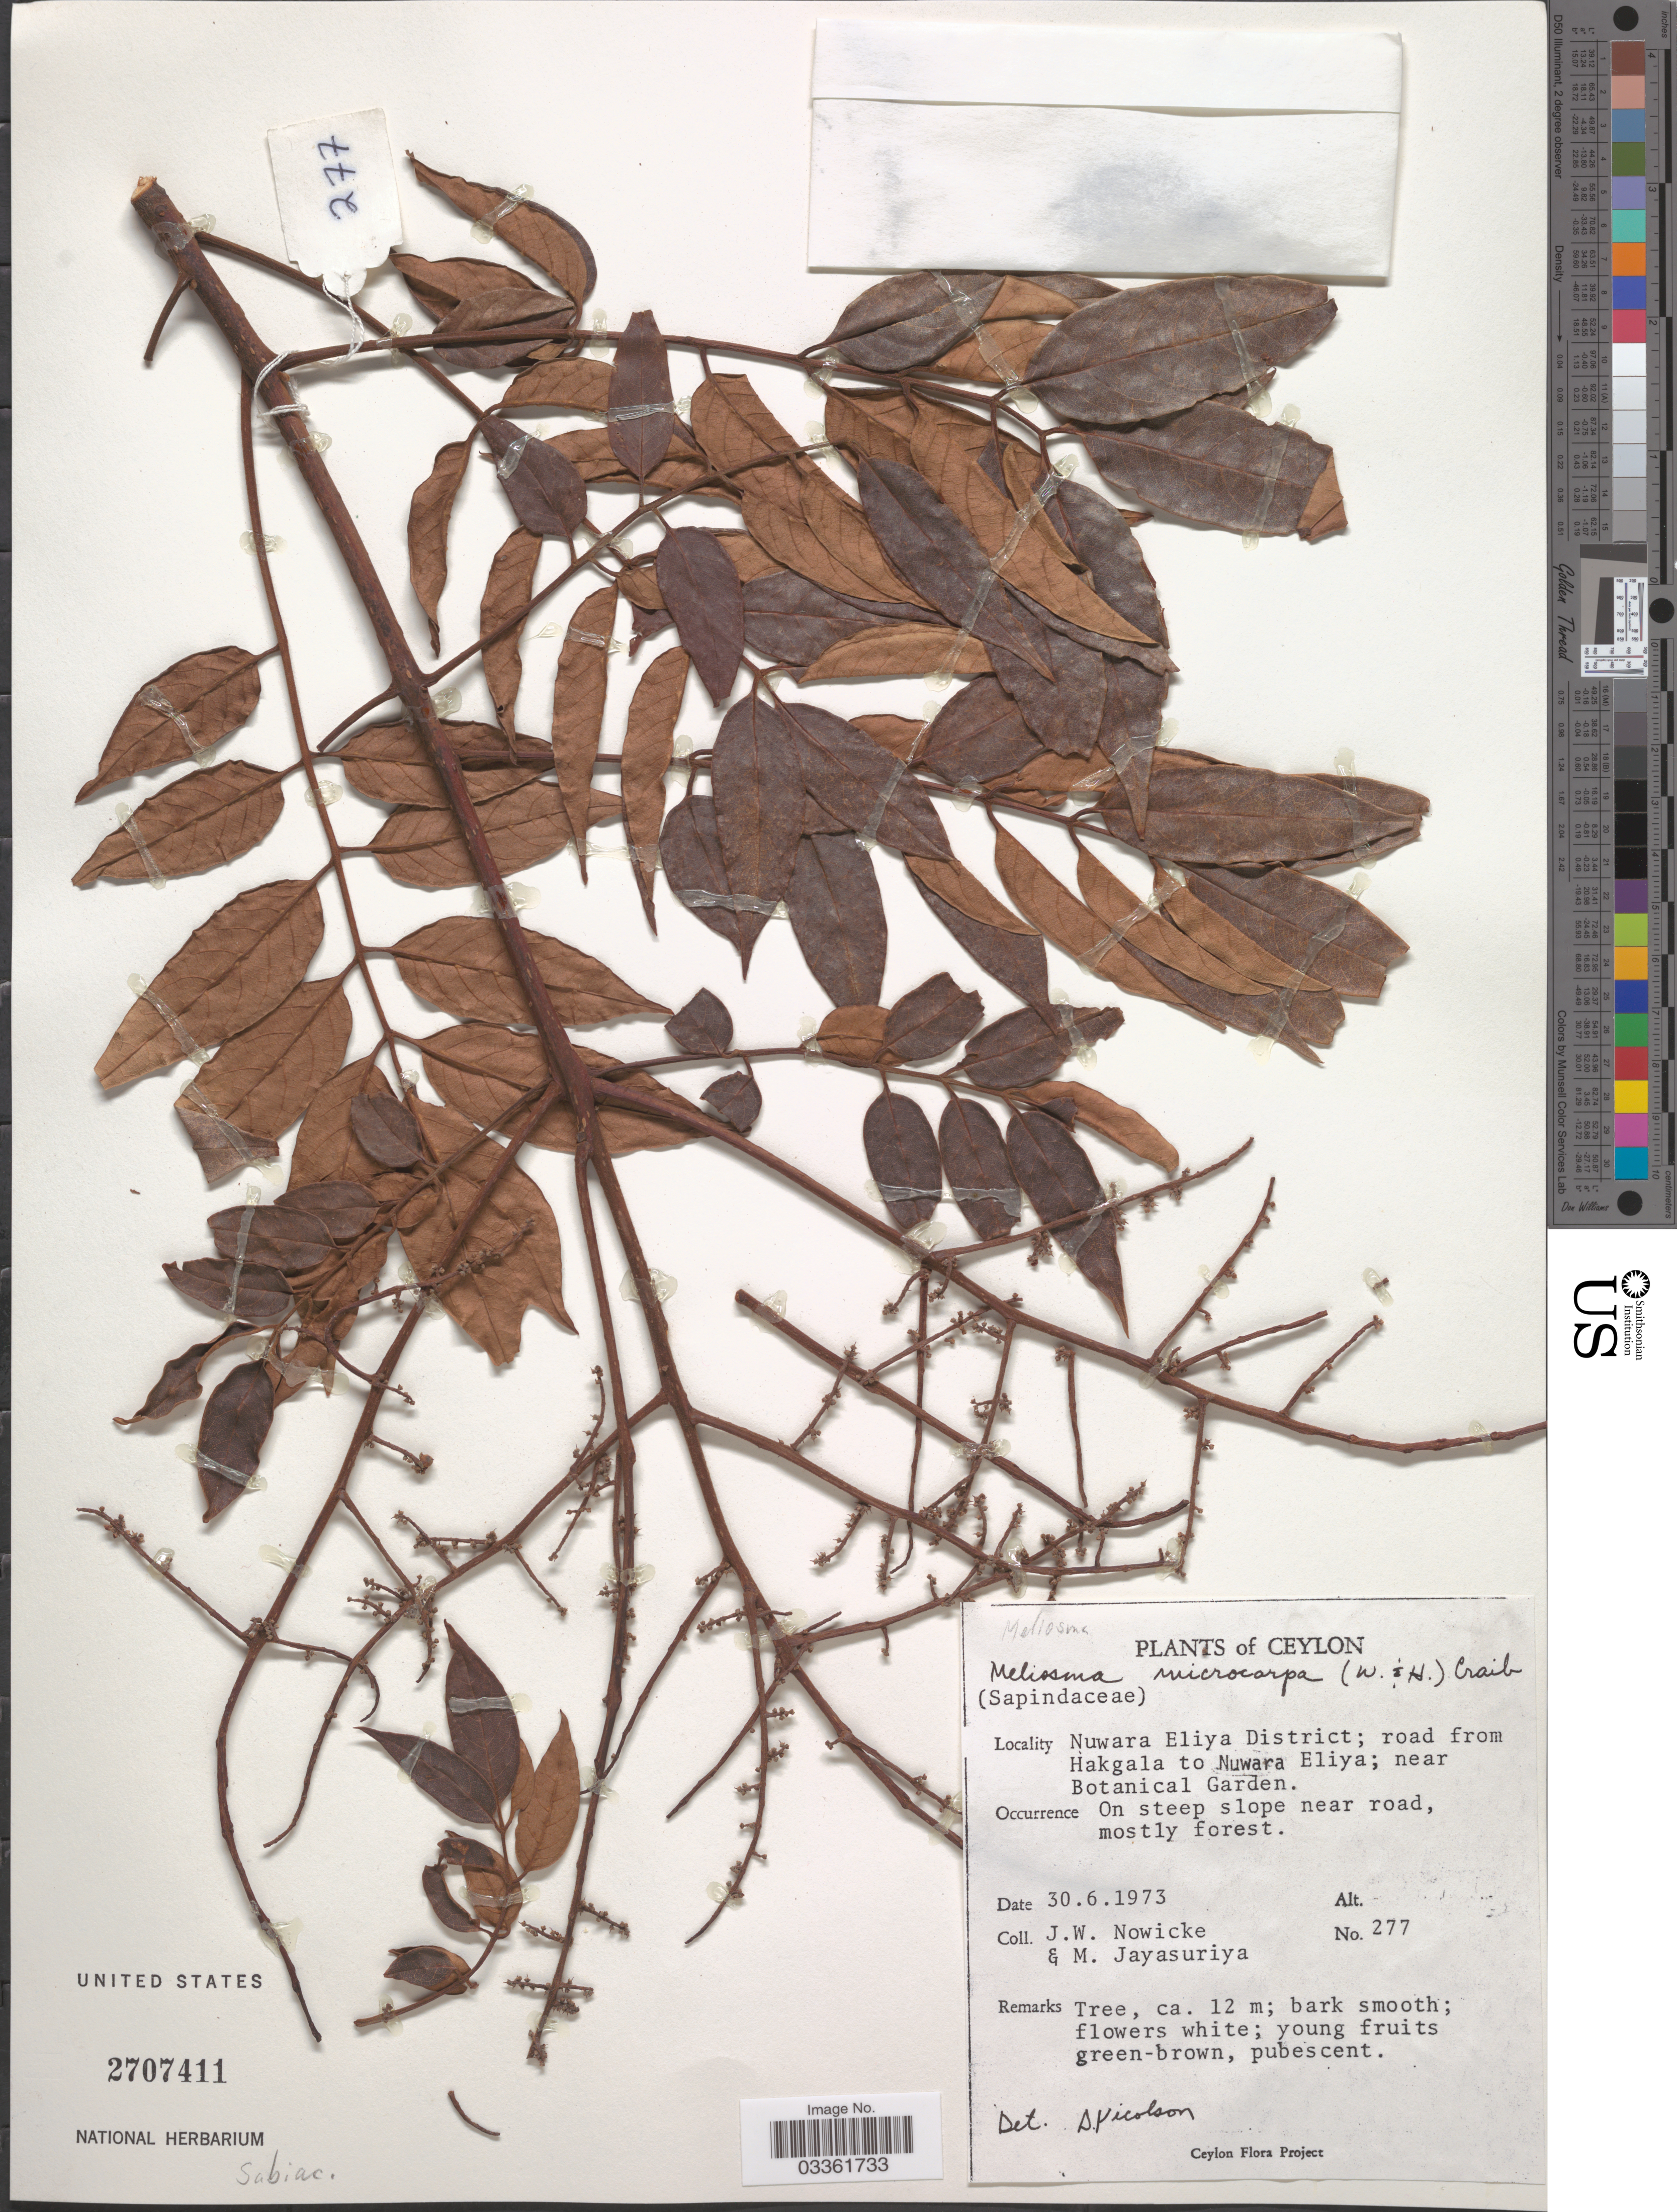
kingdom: Plantae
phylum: Tracheophyta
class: Magnoliopsida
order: Proteales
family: Sabiaceae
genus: Meliosma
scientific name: Meliosma microcarpa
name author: Craib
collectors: J. W. Nowicke & M. Jayasuriya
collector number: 277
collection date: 1973-06-30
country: Sri Lanka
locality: Ceylon. Nuwara Eliya District; road from Hakgala to Nuwara Eliya; near Botanical Garden.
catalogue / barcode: US 2707411